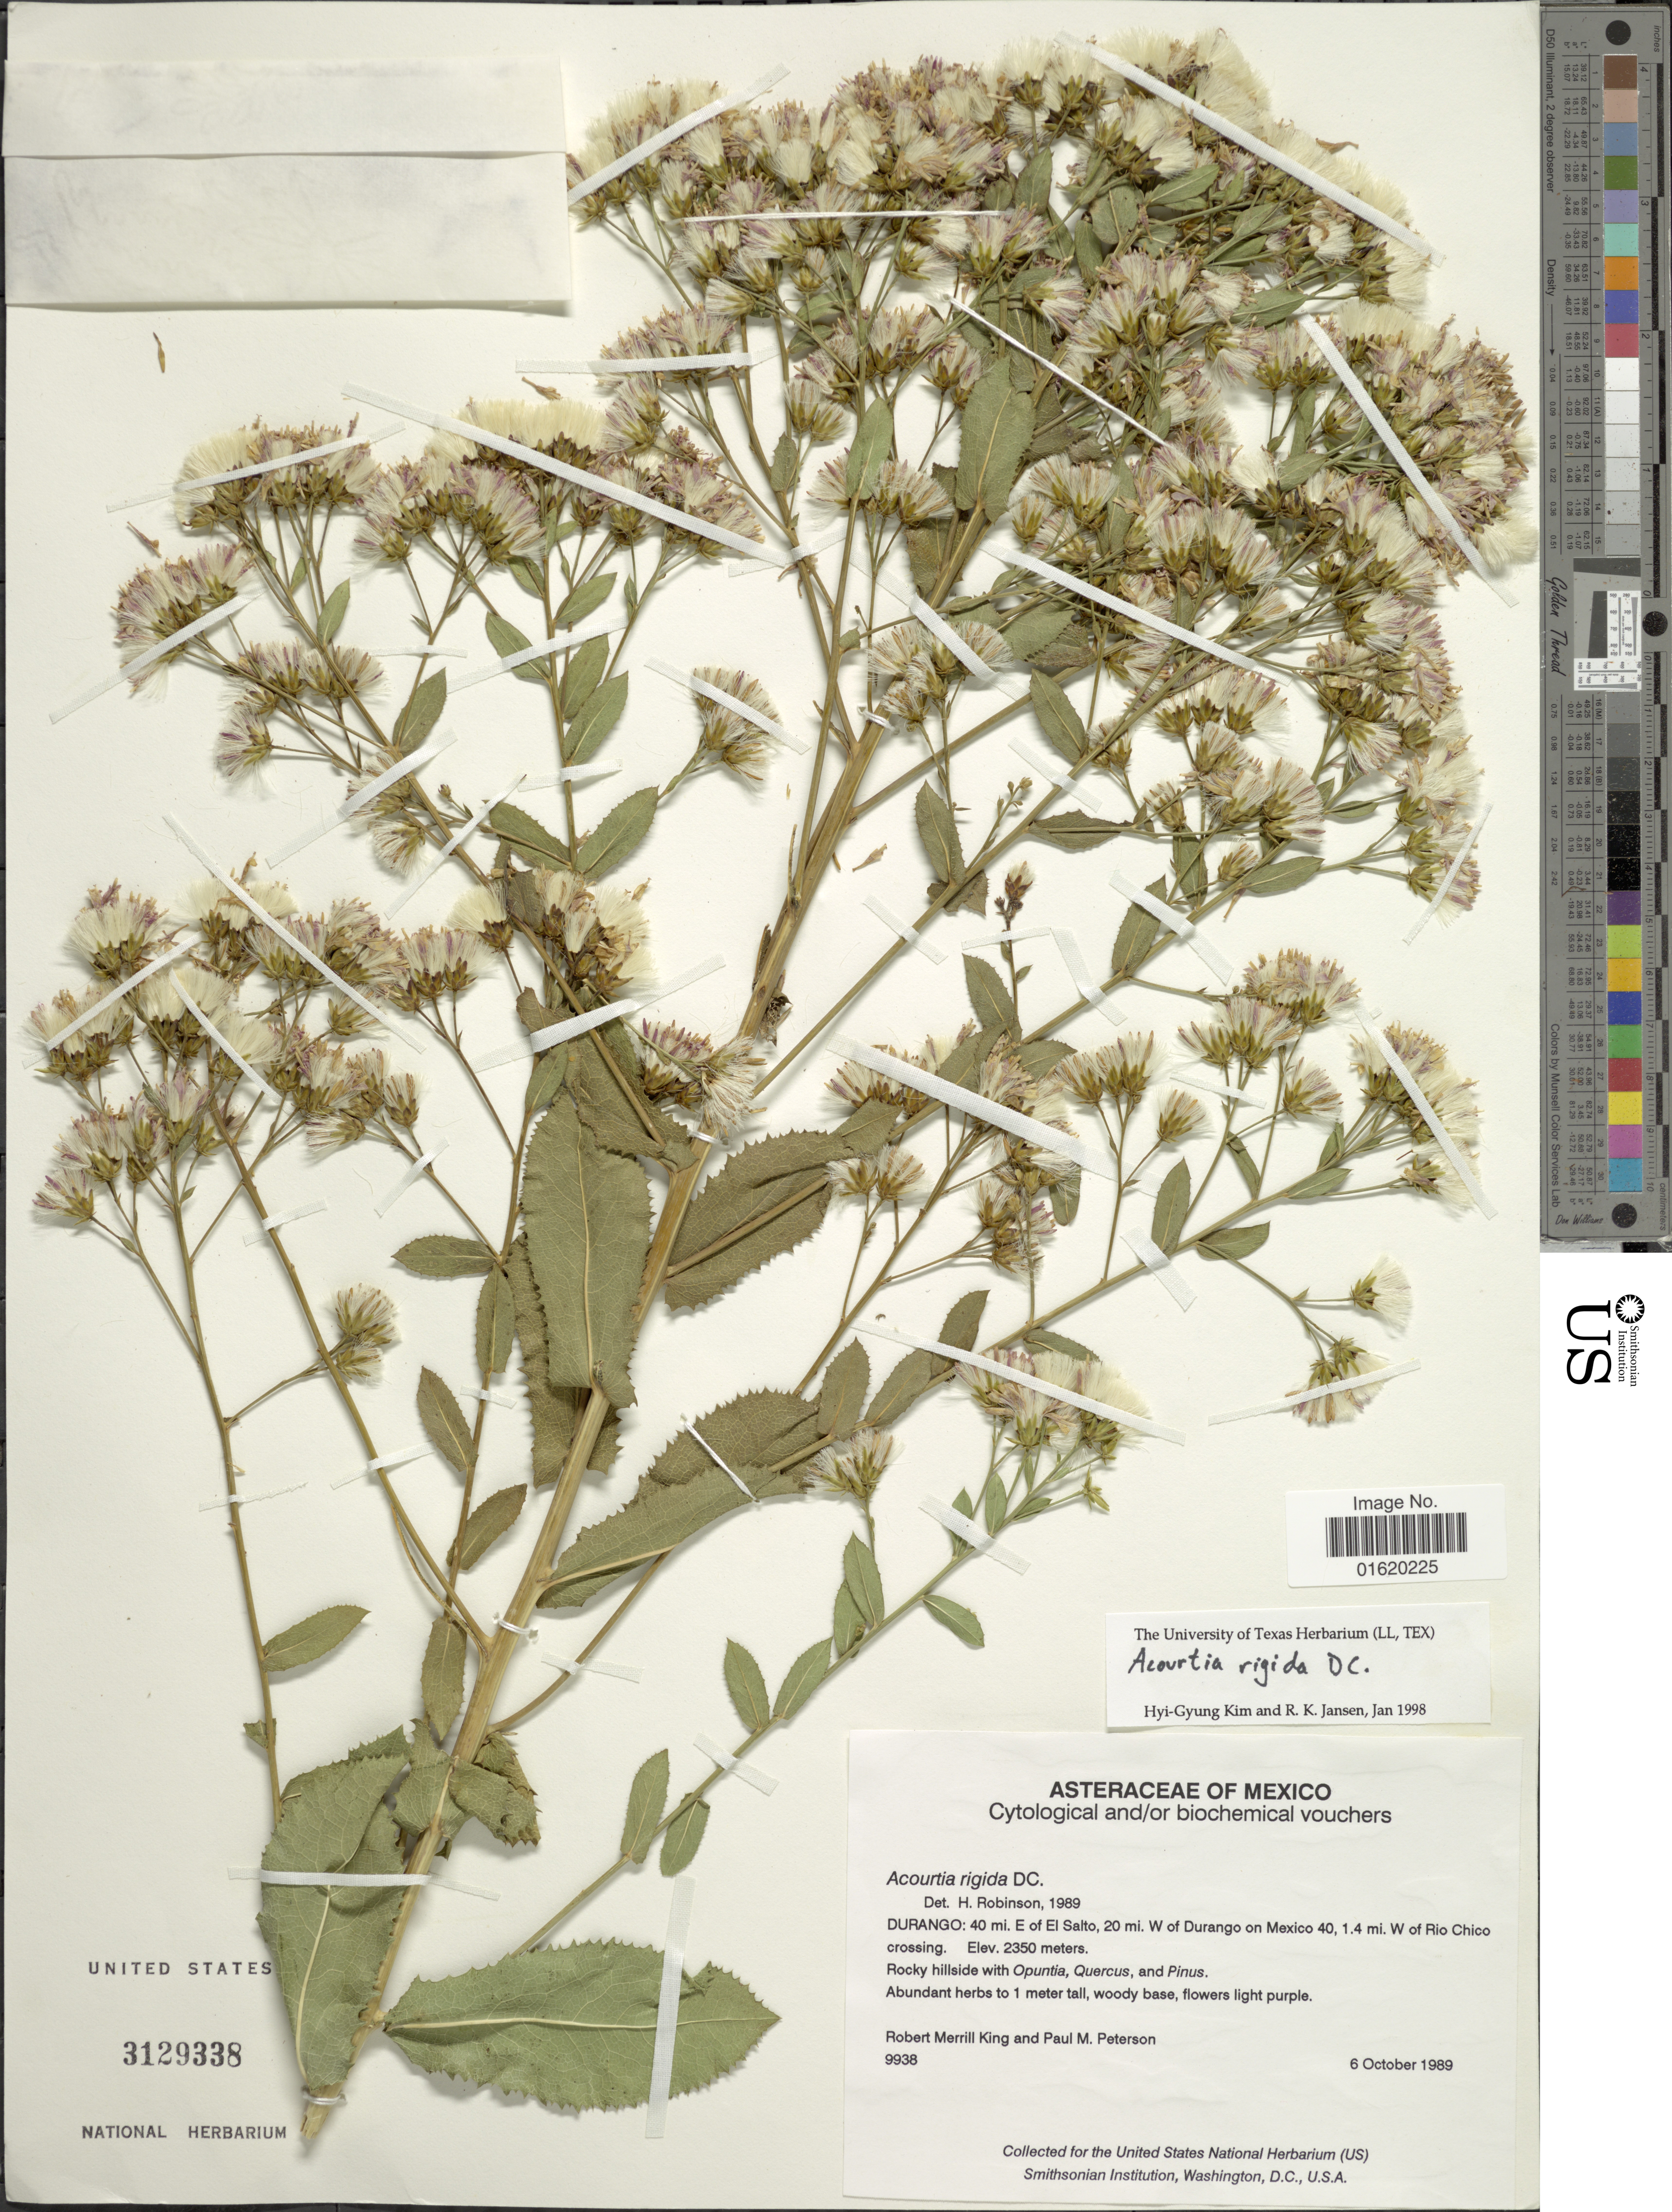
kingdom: Plantae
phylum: Tracheophyta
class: Magnoliopsida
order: Asterales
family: Asteraceae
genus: Acourtia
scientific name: Acourtia rigida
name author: DC.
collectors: R. M. King & P. M. Peterson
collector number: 9938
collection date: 1989-10-06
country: Mexico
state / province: Durango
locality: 40 mi. E of Salto, 20 mi. W of Durango on Mexico 40, 1.4 mi. W. of Rio Chico crossing, rocky hillside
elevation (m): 2350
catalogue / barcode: US 3129338